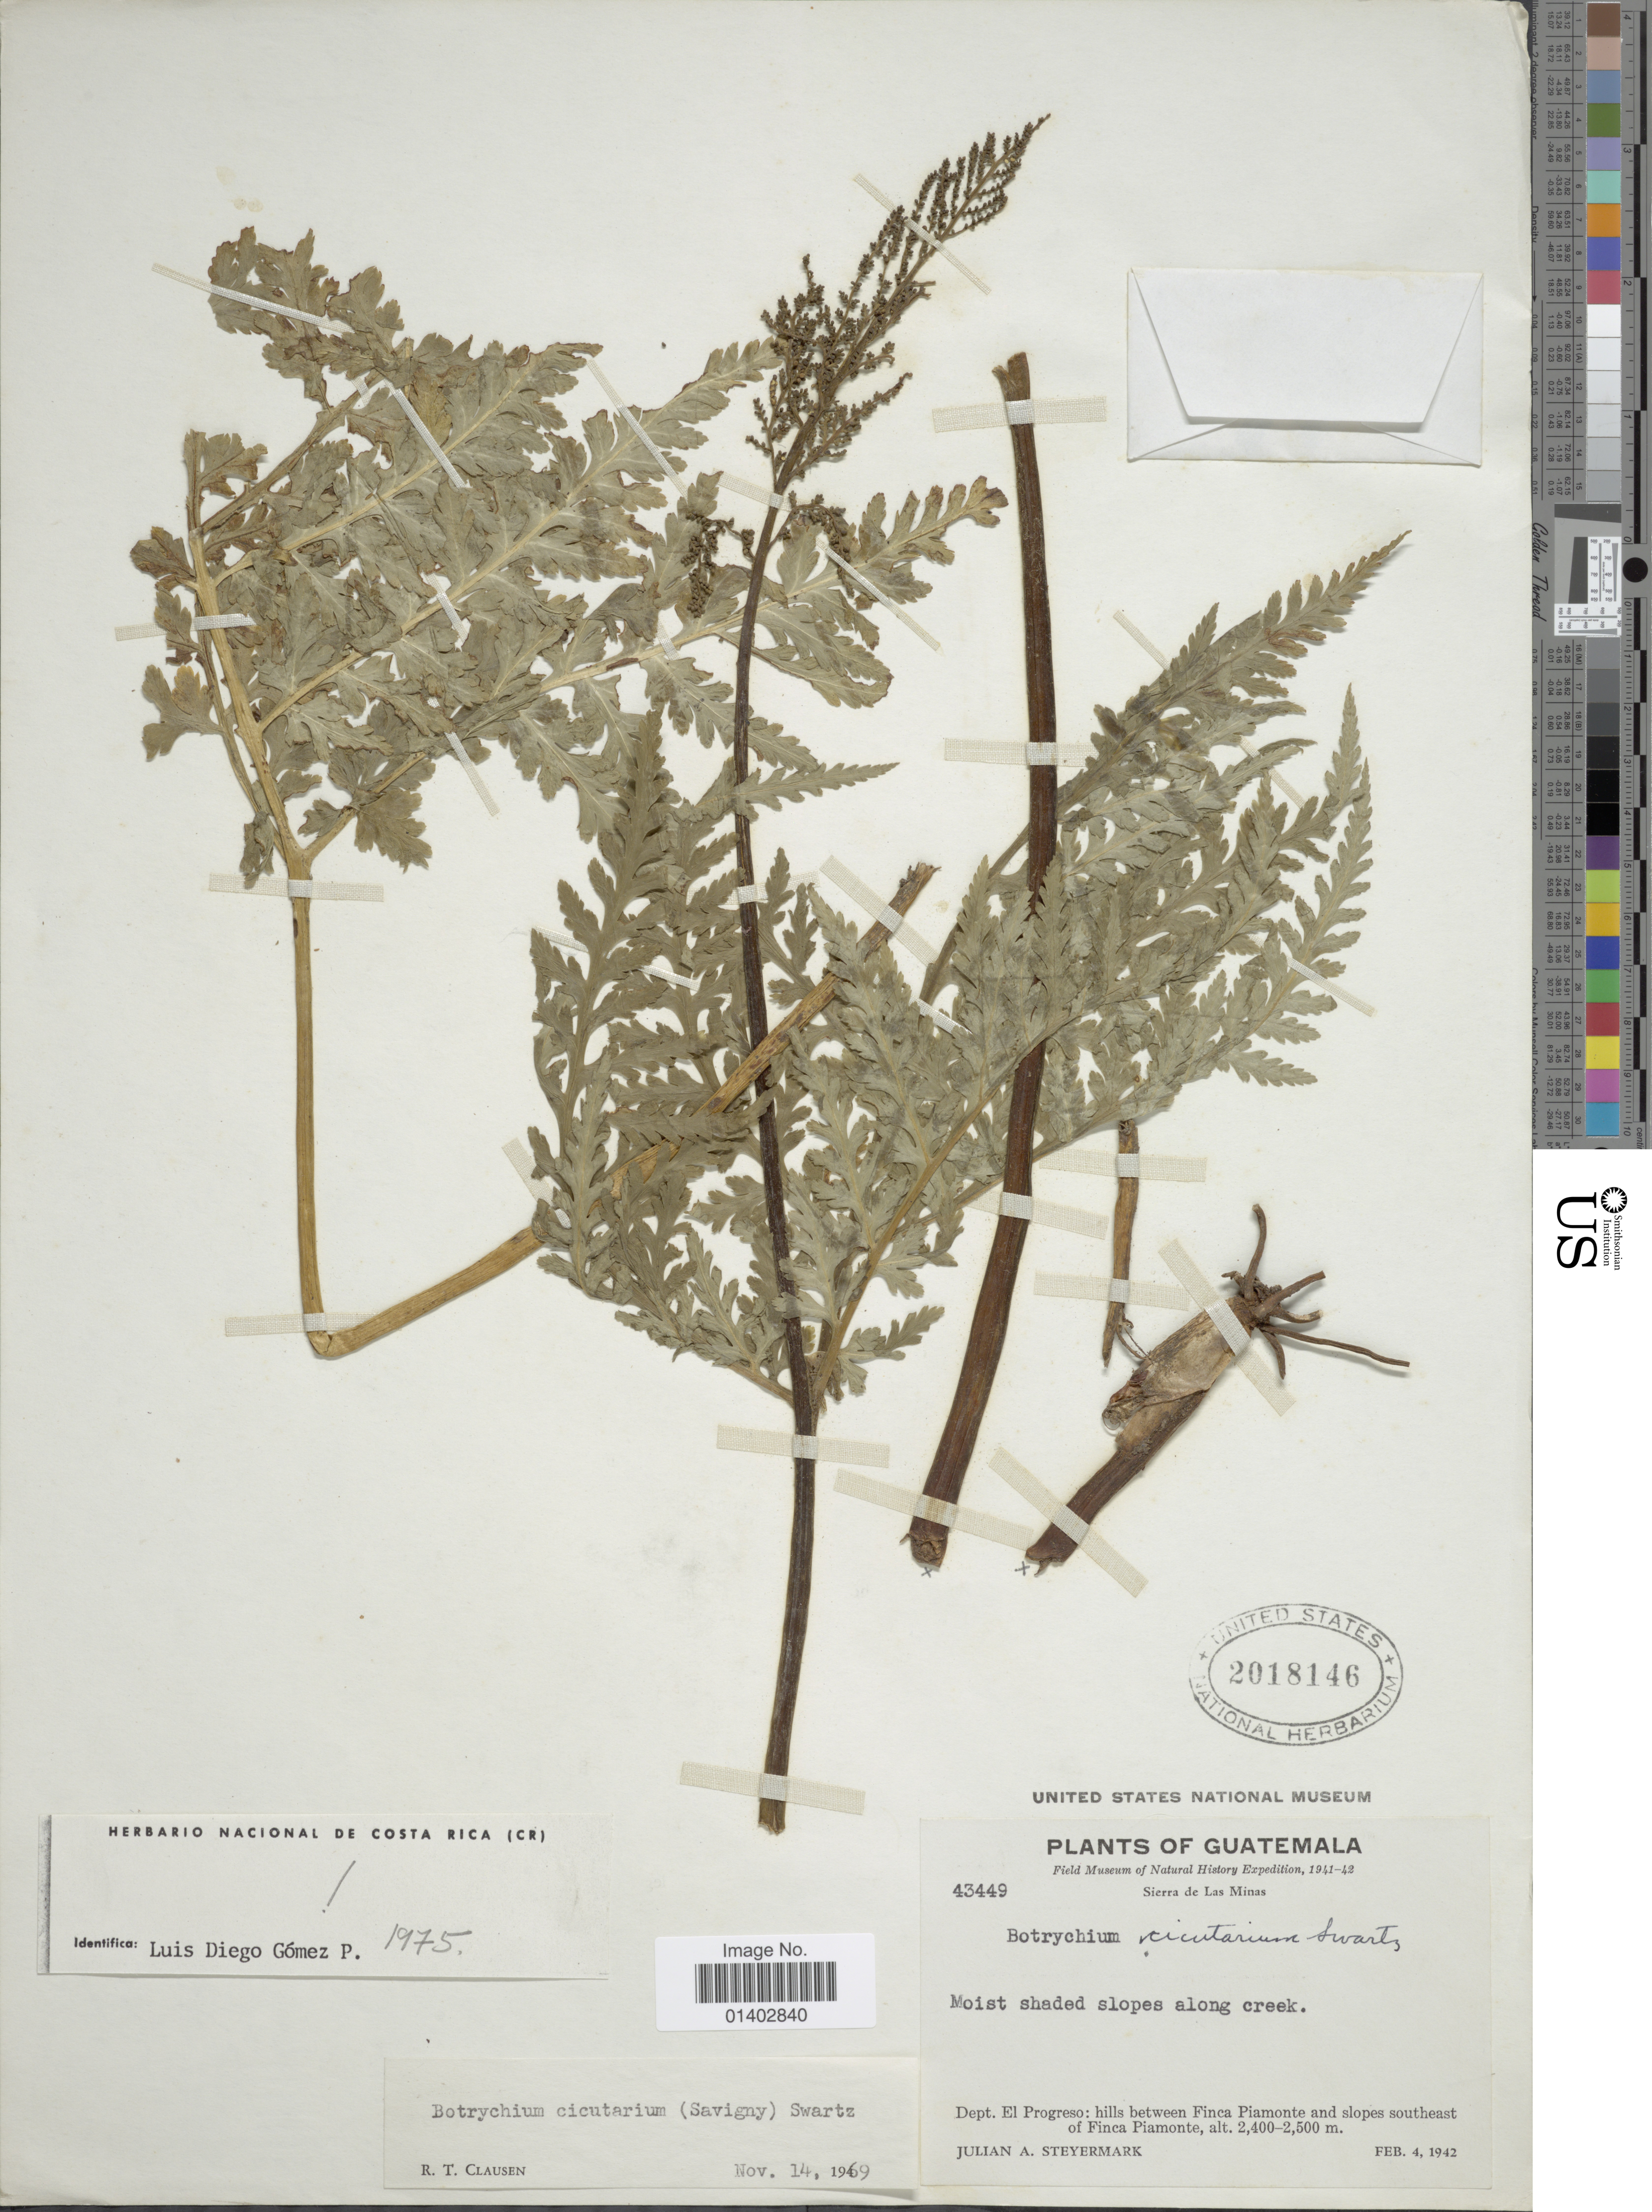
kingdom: Plantae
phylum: Tracheophyta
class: Polypodiopsida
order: Ophioglossales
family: Ophioglossaceae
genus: Botrychium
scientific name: Botrychium virginianum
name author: (L.) Sw.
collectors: J. Steyermark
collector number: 43449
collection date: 1942-02-04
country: Guatemala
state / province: El Progreso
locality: Dept El Progreso: hills between Finca Piamonte and slopes southeast of Finca Piamonte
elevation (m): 2400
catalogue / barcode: US 2018146